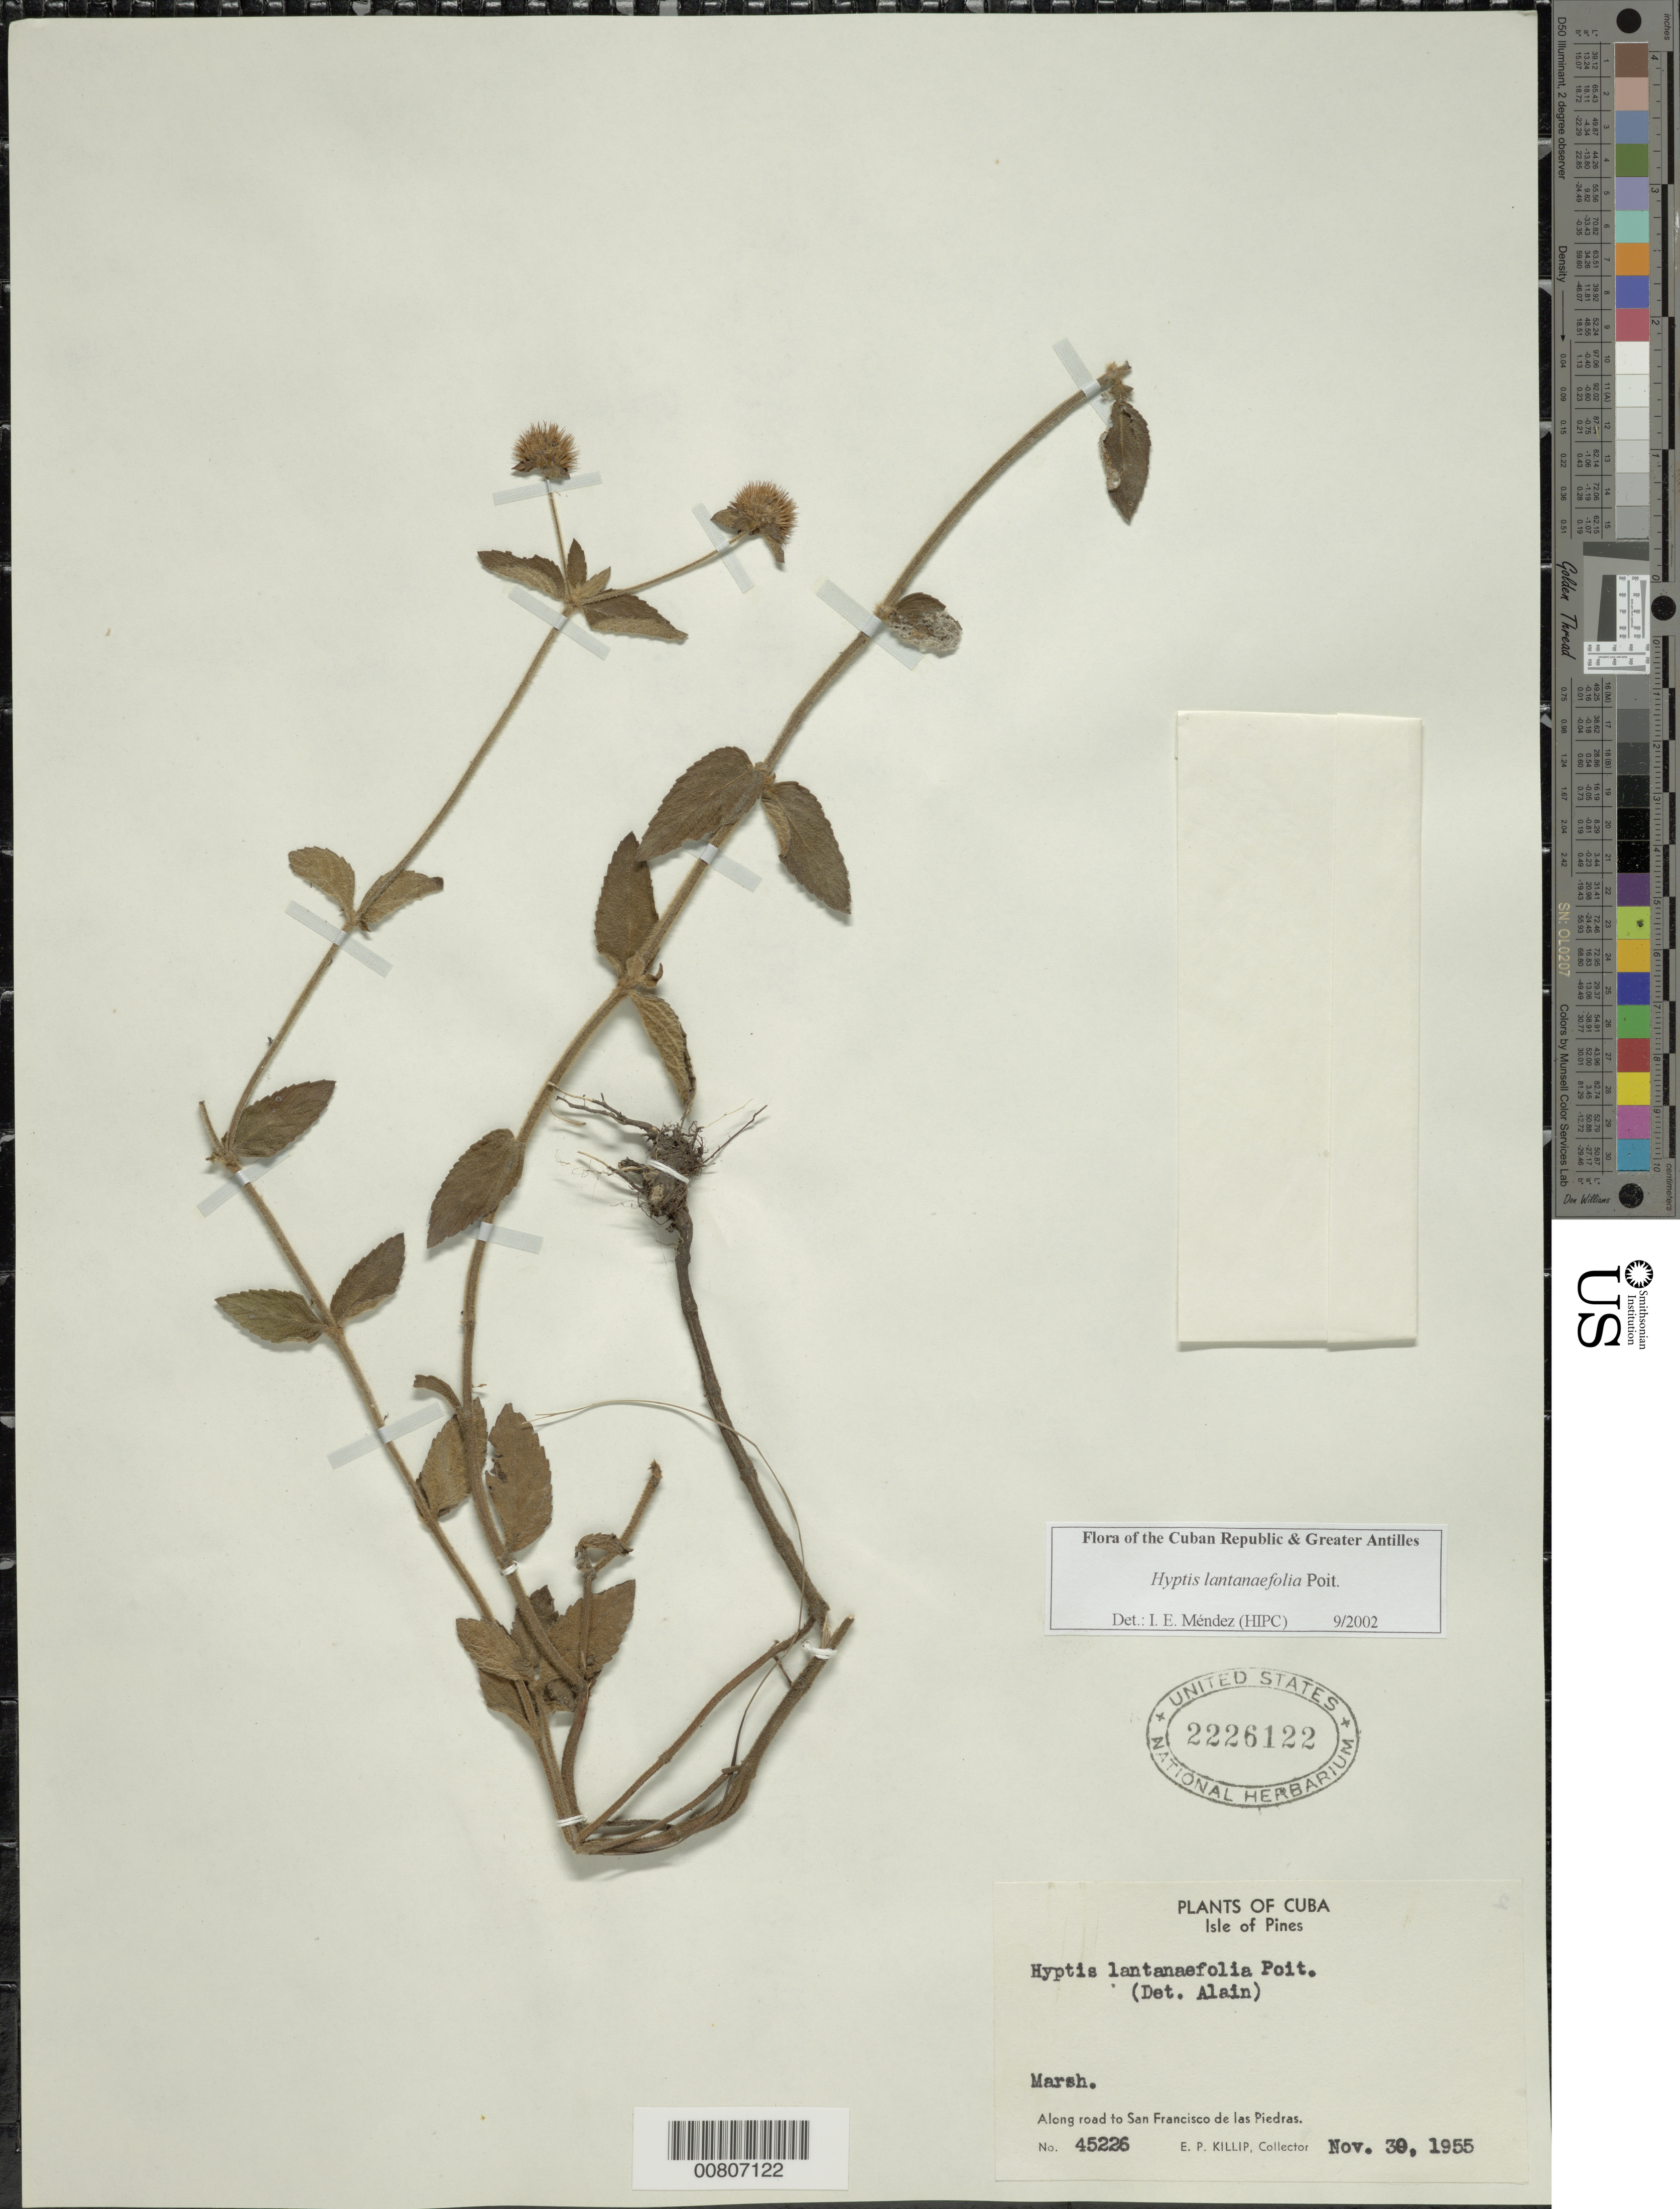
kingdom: Plantae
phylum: Tracheophyta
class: Magnoliopsida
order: Lamiales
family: Lamiaceae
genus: Hyptis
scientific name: Hyptis lantanifolia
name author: Poit.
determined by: Méndez, Isidro E., (HIPC)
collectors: E. P. Killip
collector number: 45226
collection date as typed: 30 Nov 1955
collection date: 1955-11-30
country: Cuba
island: Cuba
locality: San Francisco de las Piedras road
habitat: Marsh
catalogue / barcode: US 2226122